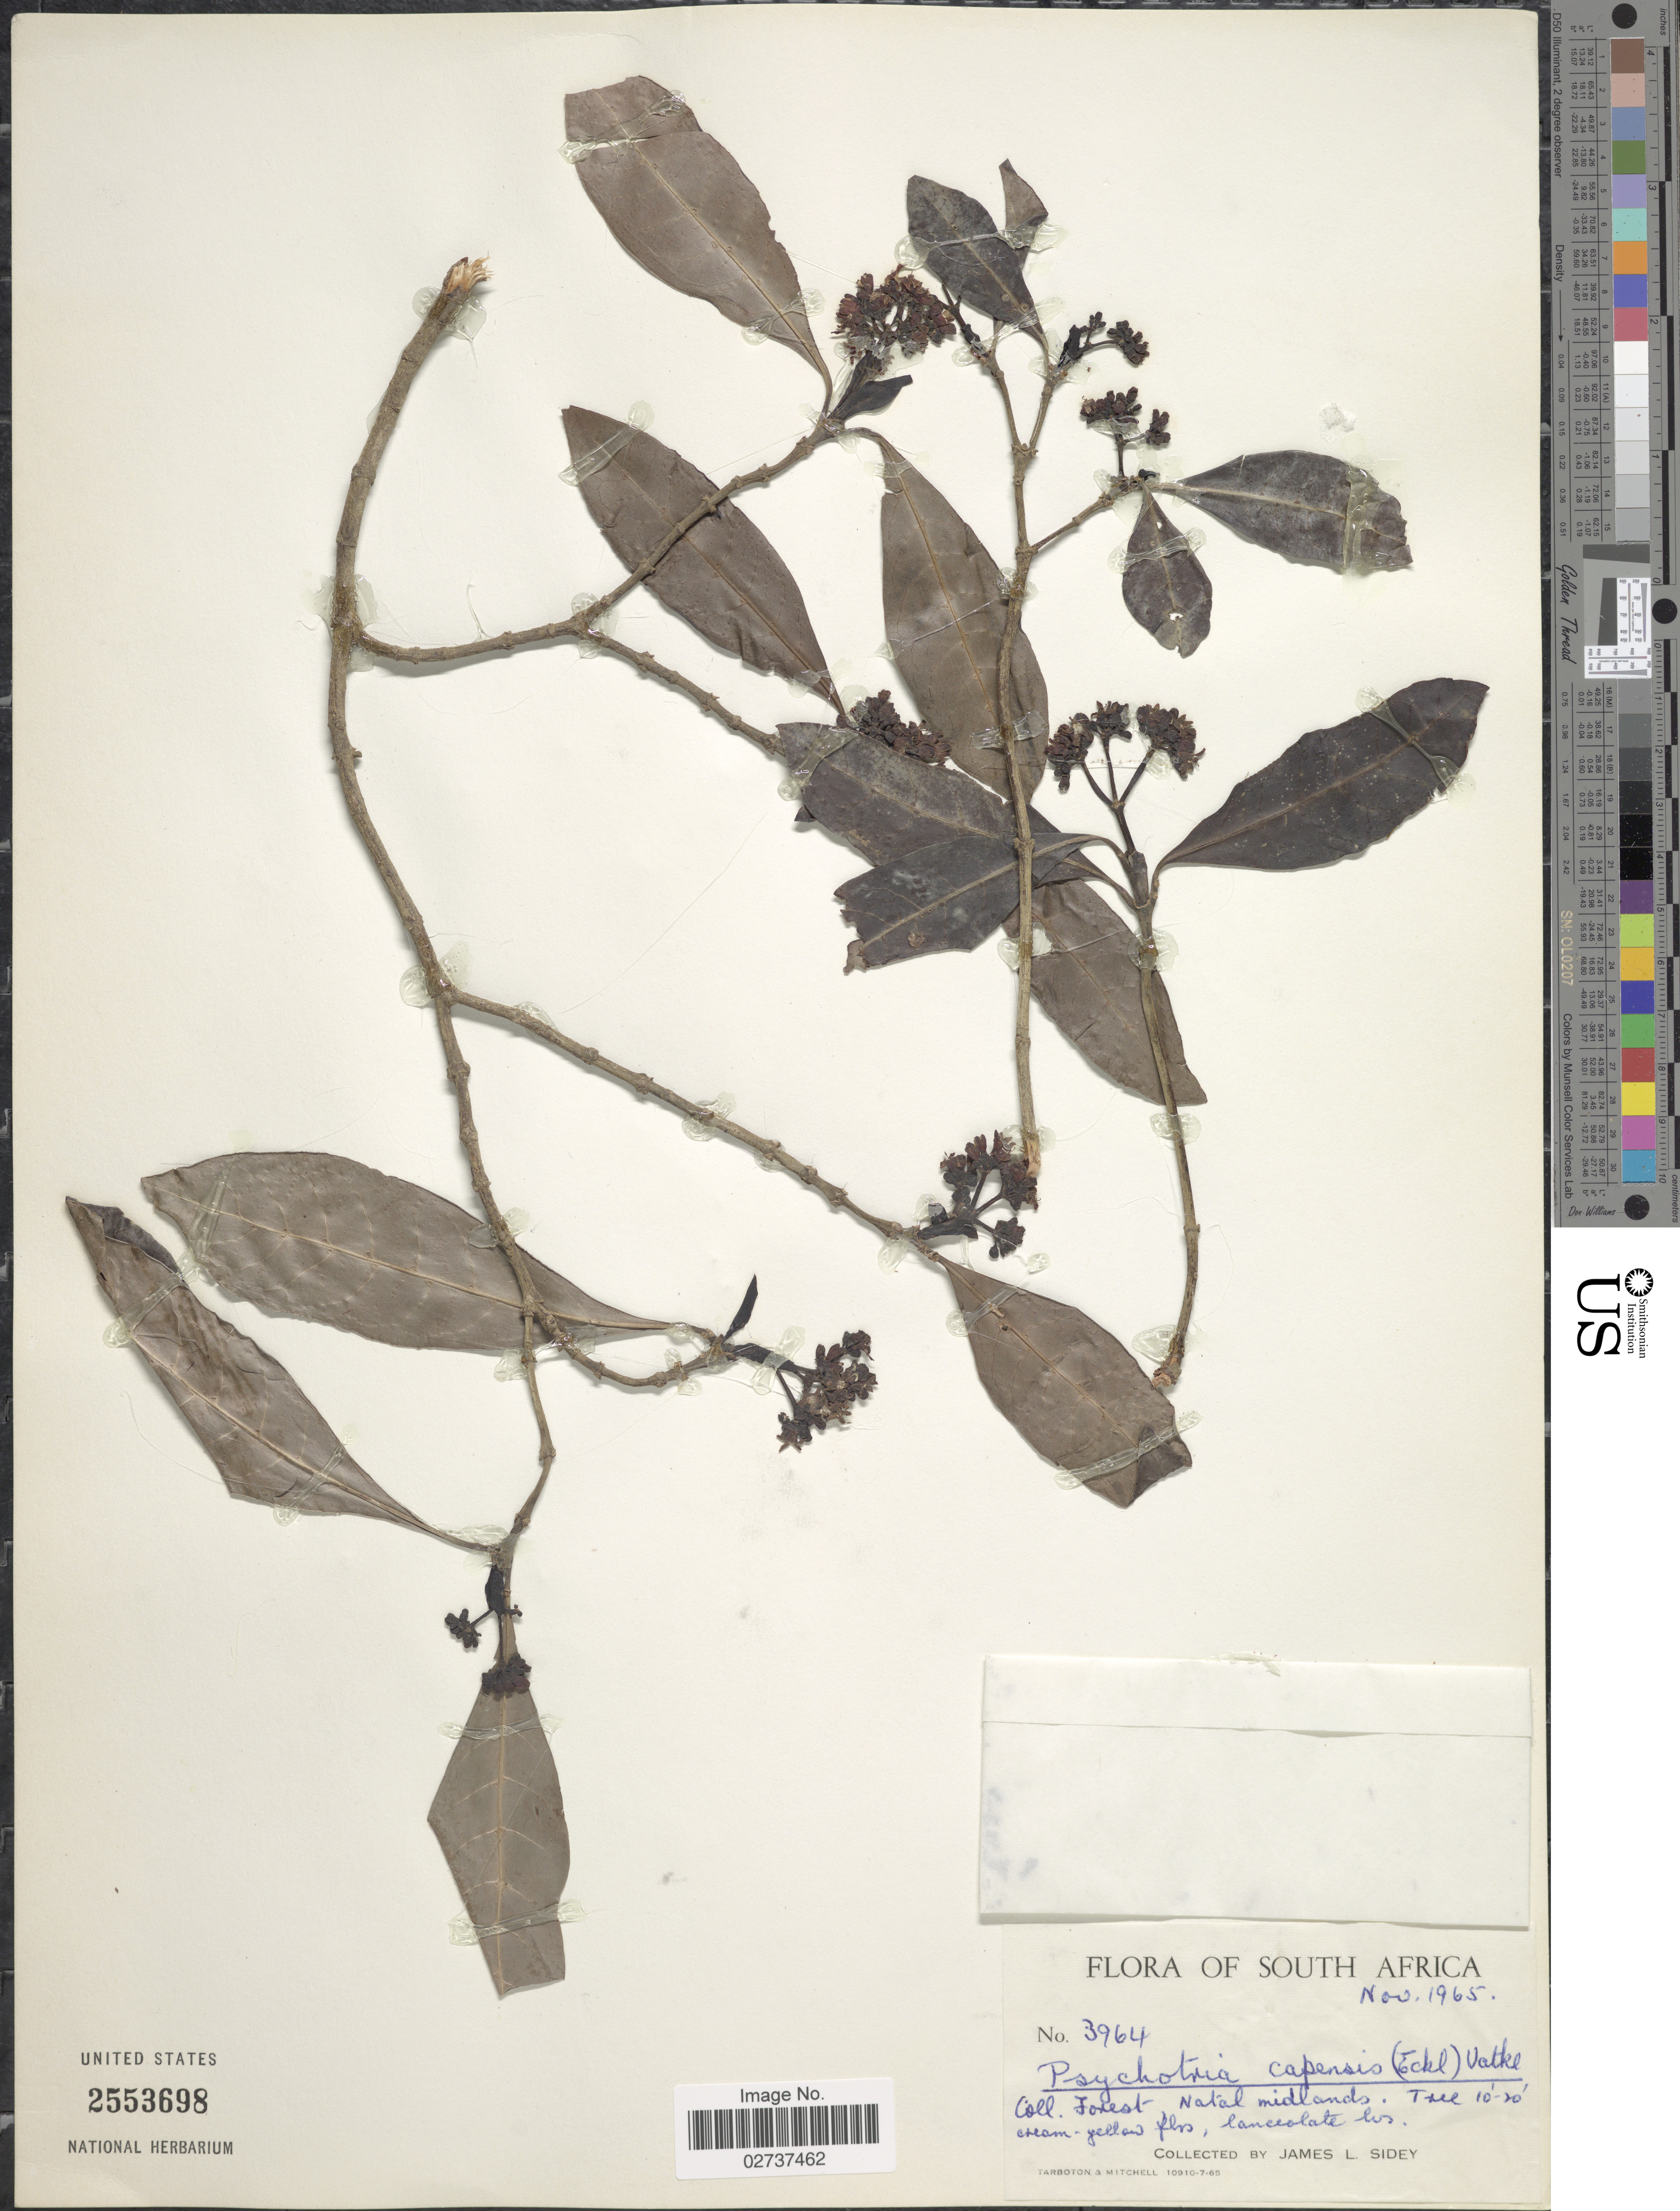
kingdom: Plantae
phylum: Tracheophyta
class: Magnoliopsida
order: Gentianales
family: Rubiaceae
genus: Psychotria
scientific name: Psychotria capensis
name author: (Eckl.) Vatke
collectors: J. L. Sidey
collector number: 3964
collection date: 1965-11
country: South Africa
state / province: KwaZulu-Natal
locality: Coll. Forest Natal midlands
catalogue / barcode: US 2553698